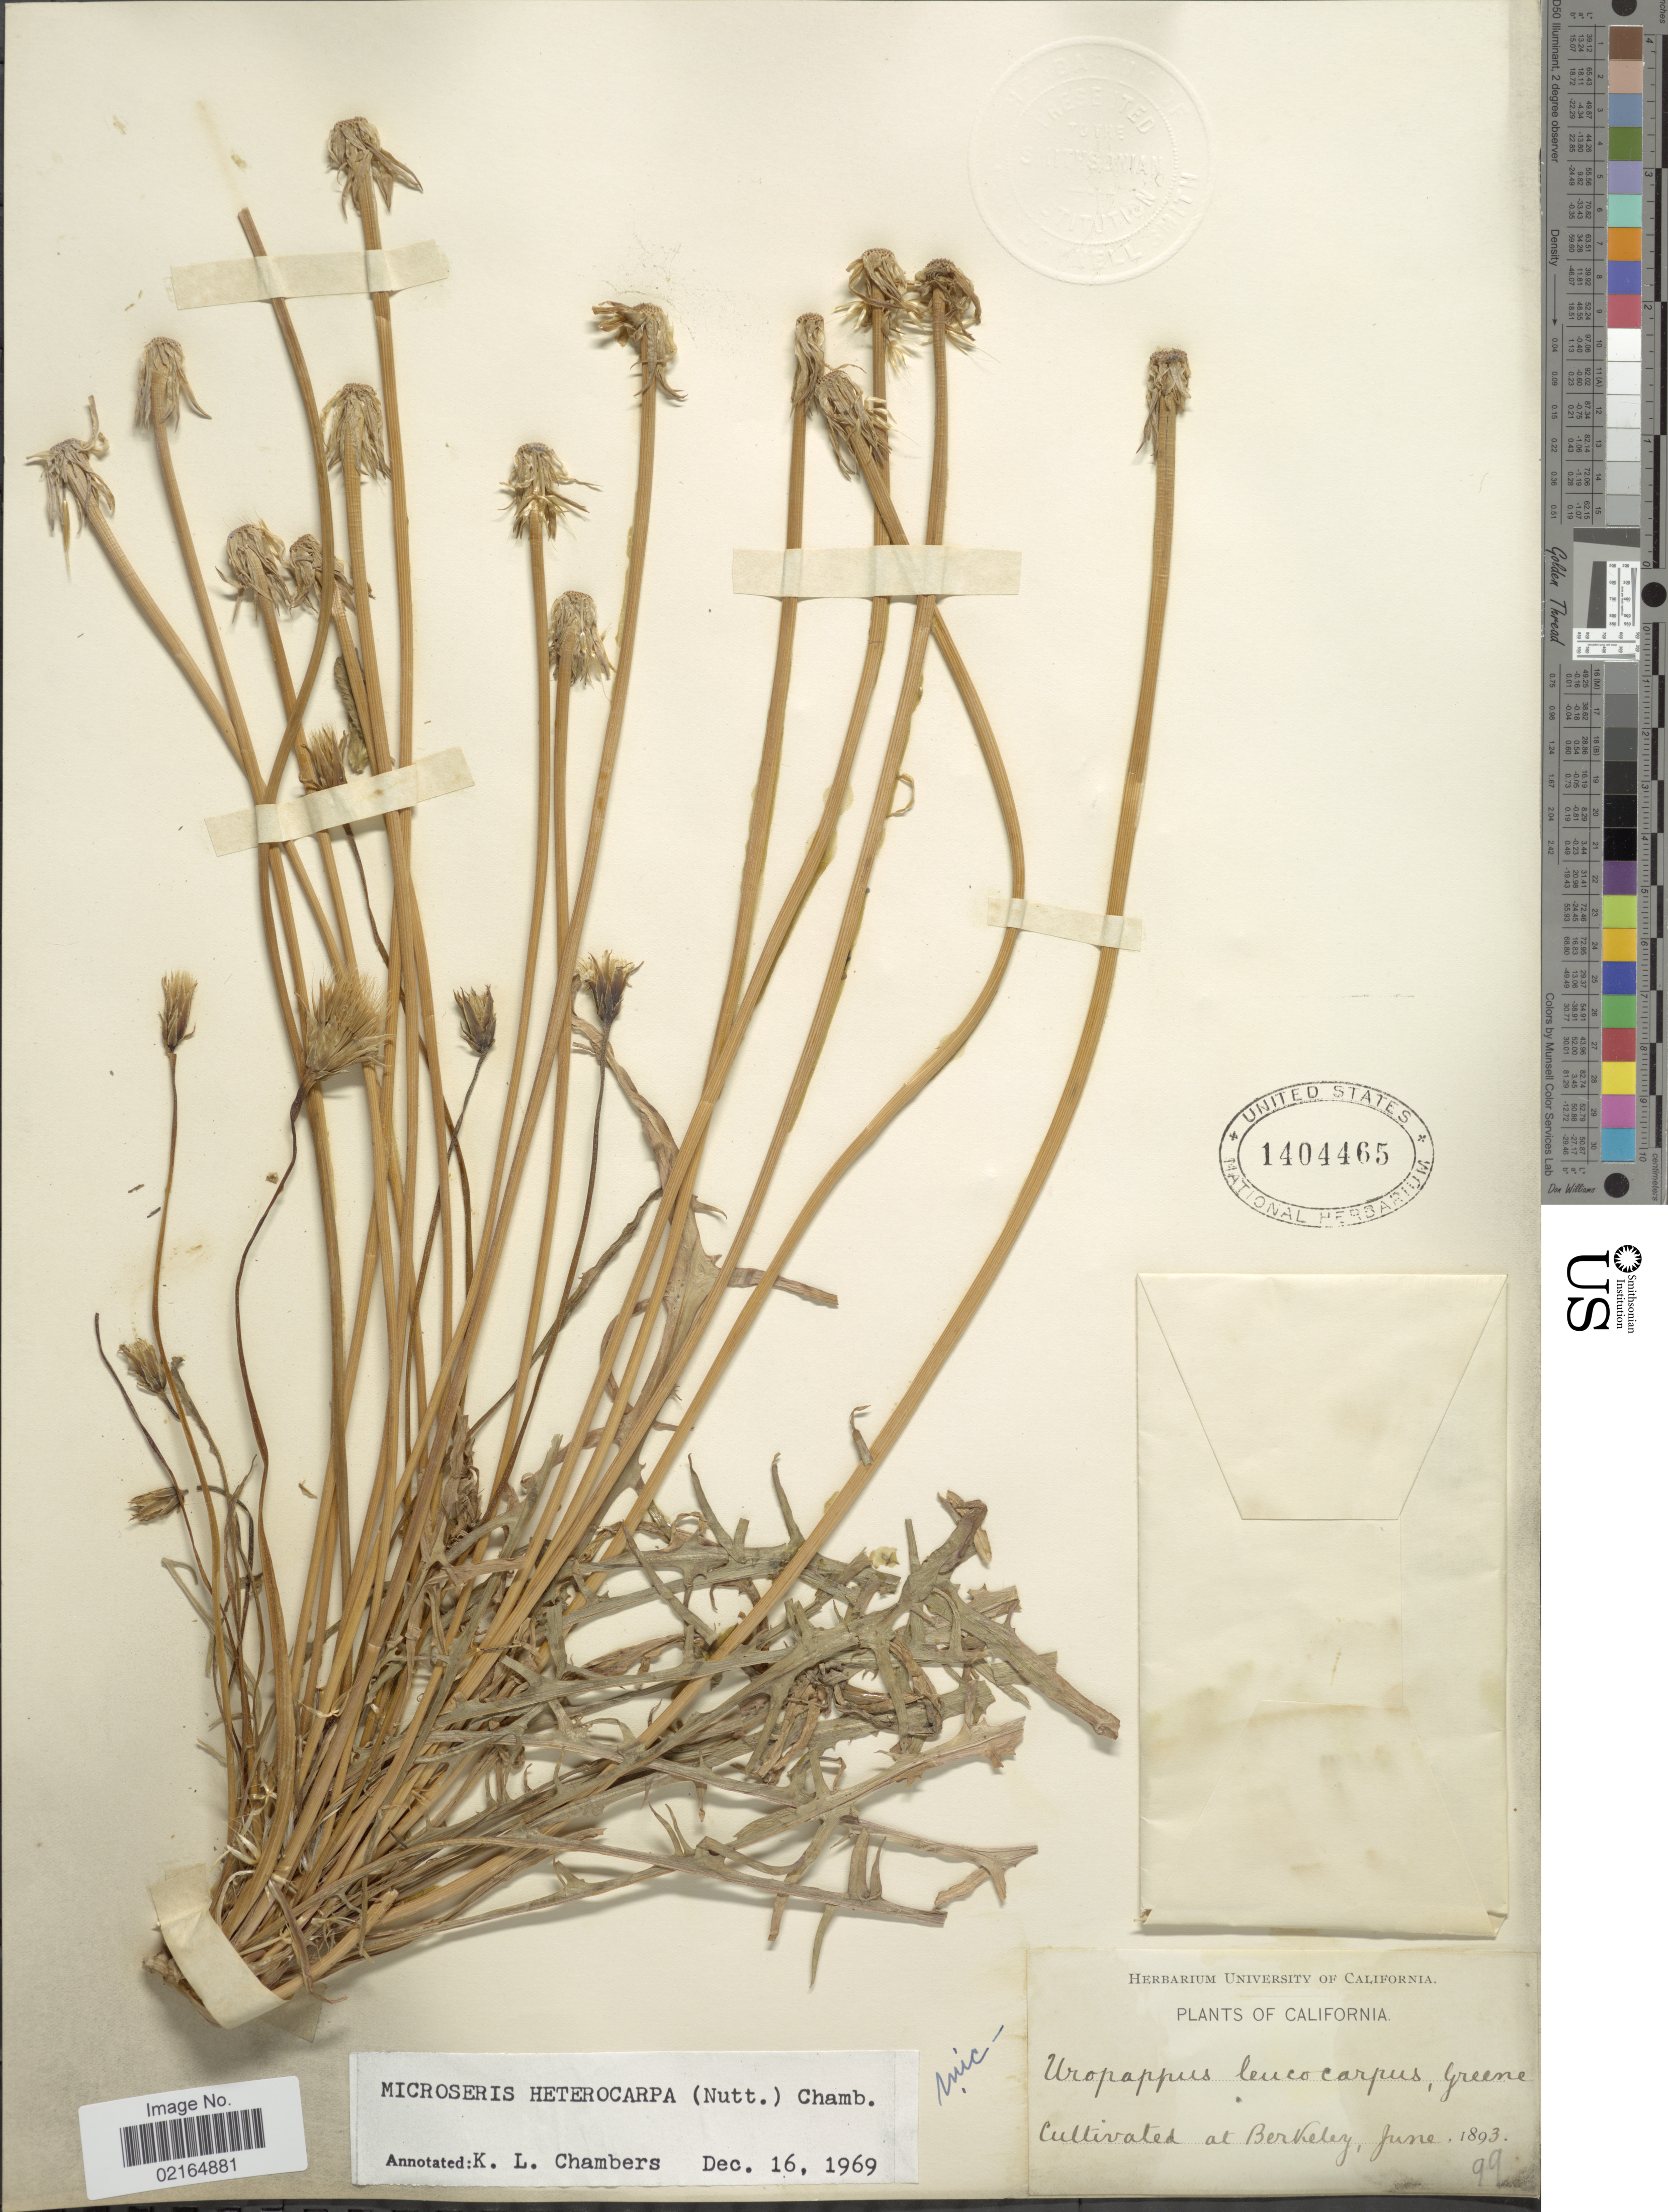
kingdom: Plantae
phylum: Tracheophyta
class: Magnoliopsida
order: Asterales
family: Asteraceae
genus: Microseris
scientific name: Microseris heterocarpa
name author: (Nutt.) K.L. Chambers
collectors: ex herb. Univ. of California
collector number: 99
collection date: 1893-06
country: United States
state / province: California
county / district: Alameda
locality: Cultivated at Berkeley.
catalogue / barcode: US 1404465